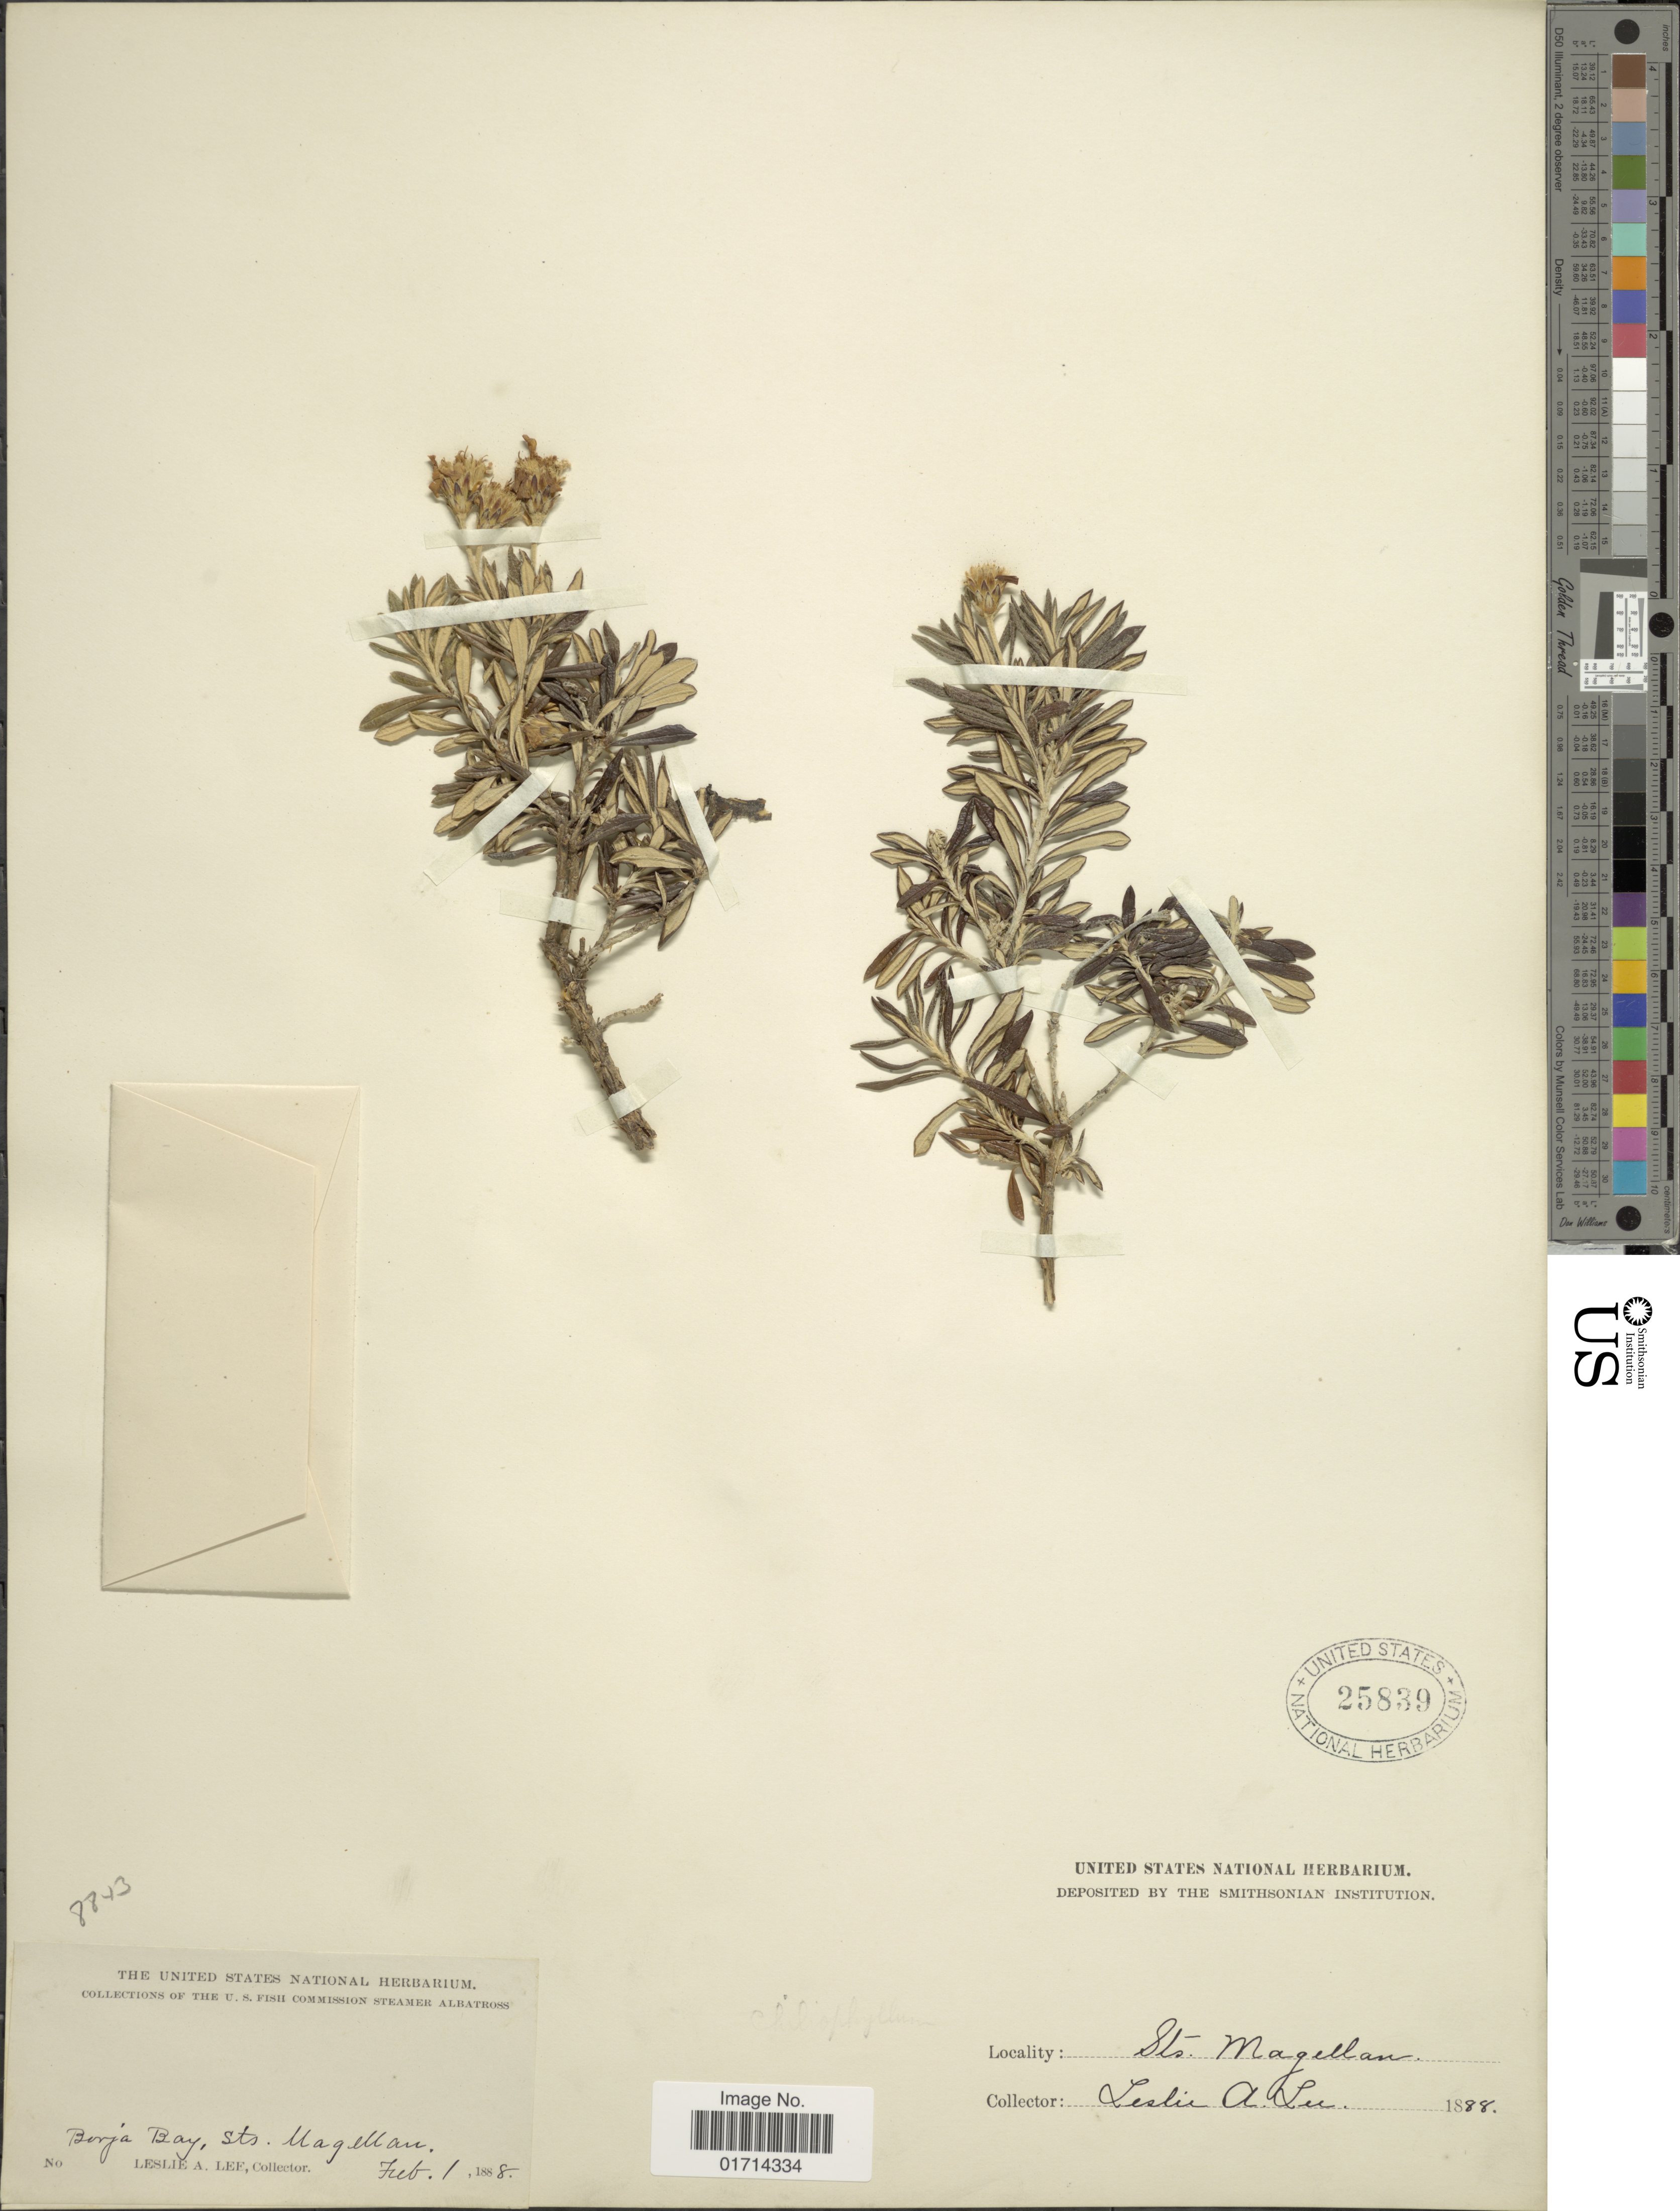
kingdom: Plantae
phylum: Tracheophyta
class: Magnoliopsida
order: Asterales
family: Asteraceae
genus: Chiliotrichum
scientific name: Chiliotrichum diffusum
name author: (G. Forst.) Kuntze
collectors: L. Lee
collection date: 1888-02-01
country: Chile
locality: Berja Bay, Sts. Magellan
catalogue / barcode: US 25839